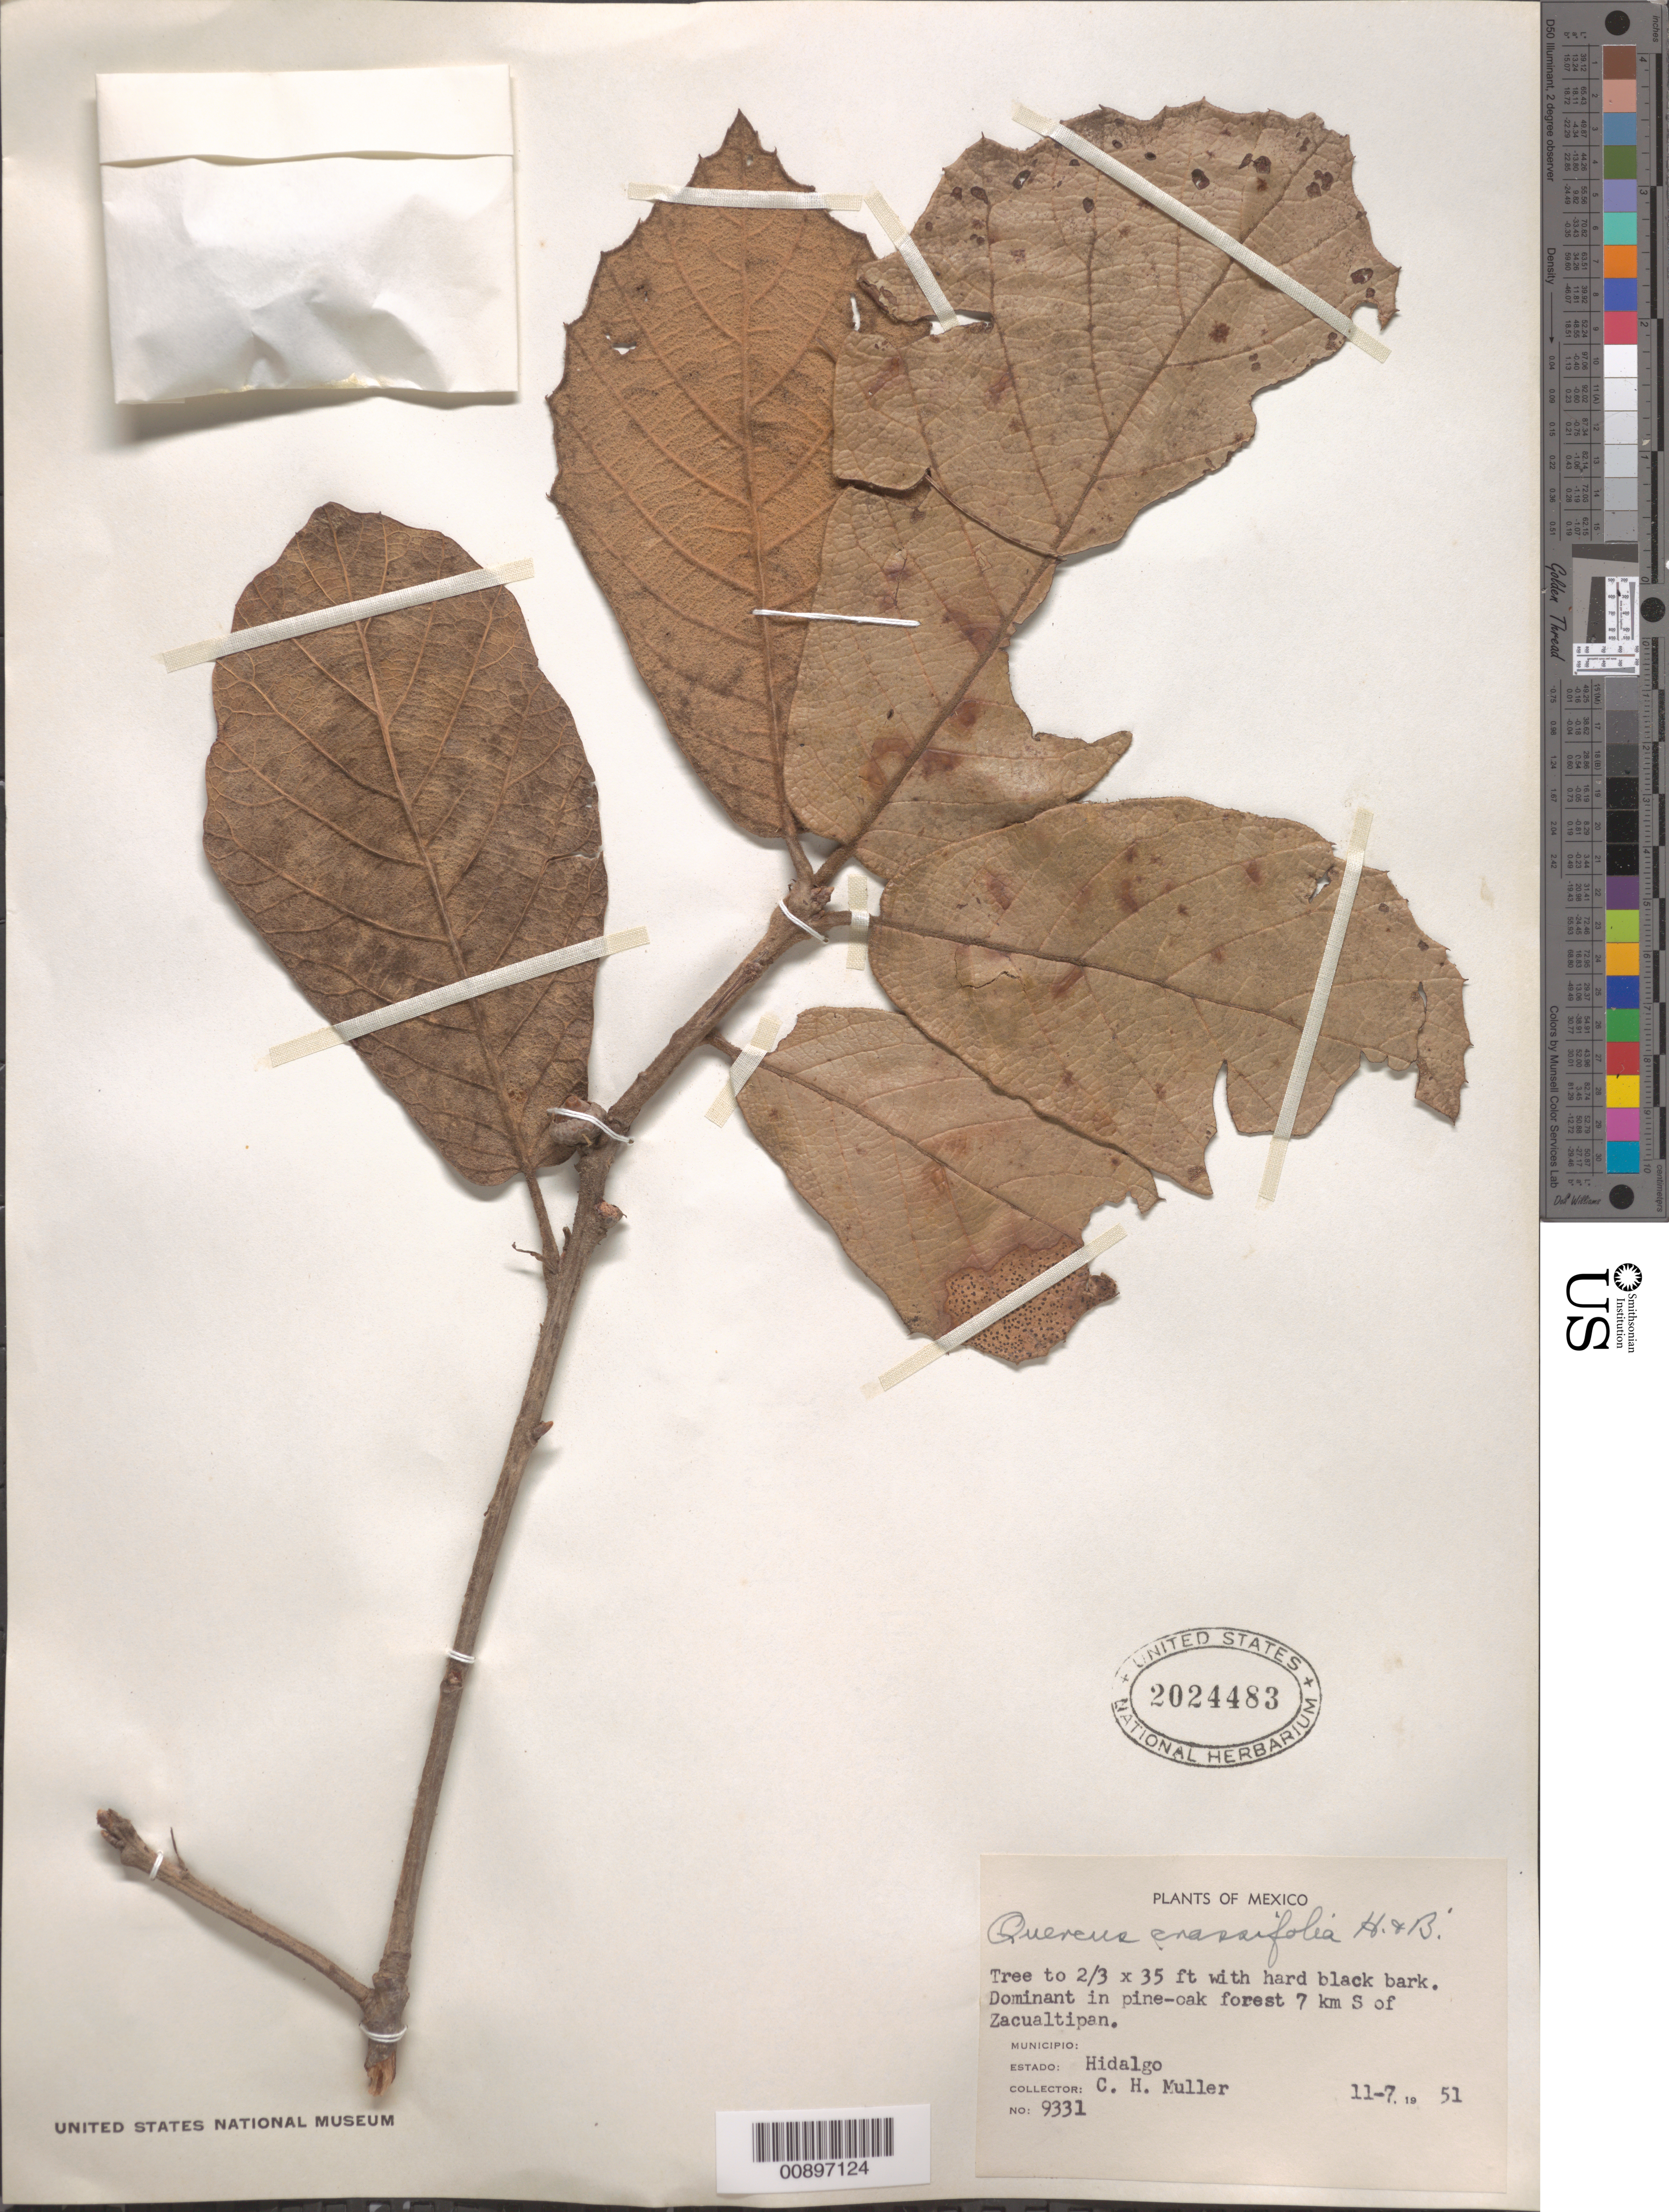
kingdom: Plantae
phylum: Tracheophyta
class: Magnoliopsida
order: Fagales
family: Fagaceae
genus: Quercus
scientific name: Quercus crassifolia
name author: Humb. & Bonpl.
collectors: C. H. Muller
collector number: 9331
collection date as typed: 07 Nov 1951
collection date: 1951-11-07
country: Mexico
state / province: Hidalgo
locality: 7 km S of Zacualtipan.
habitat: In pine-oak forest.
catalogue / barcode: US 2024483